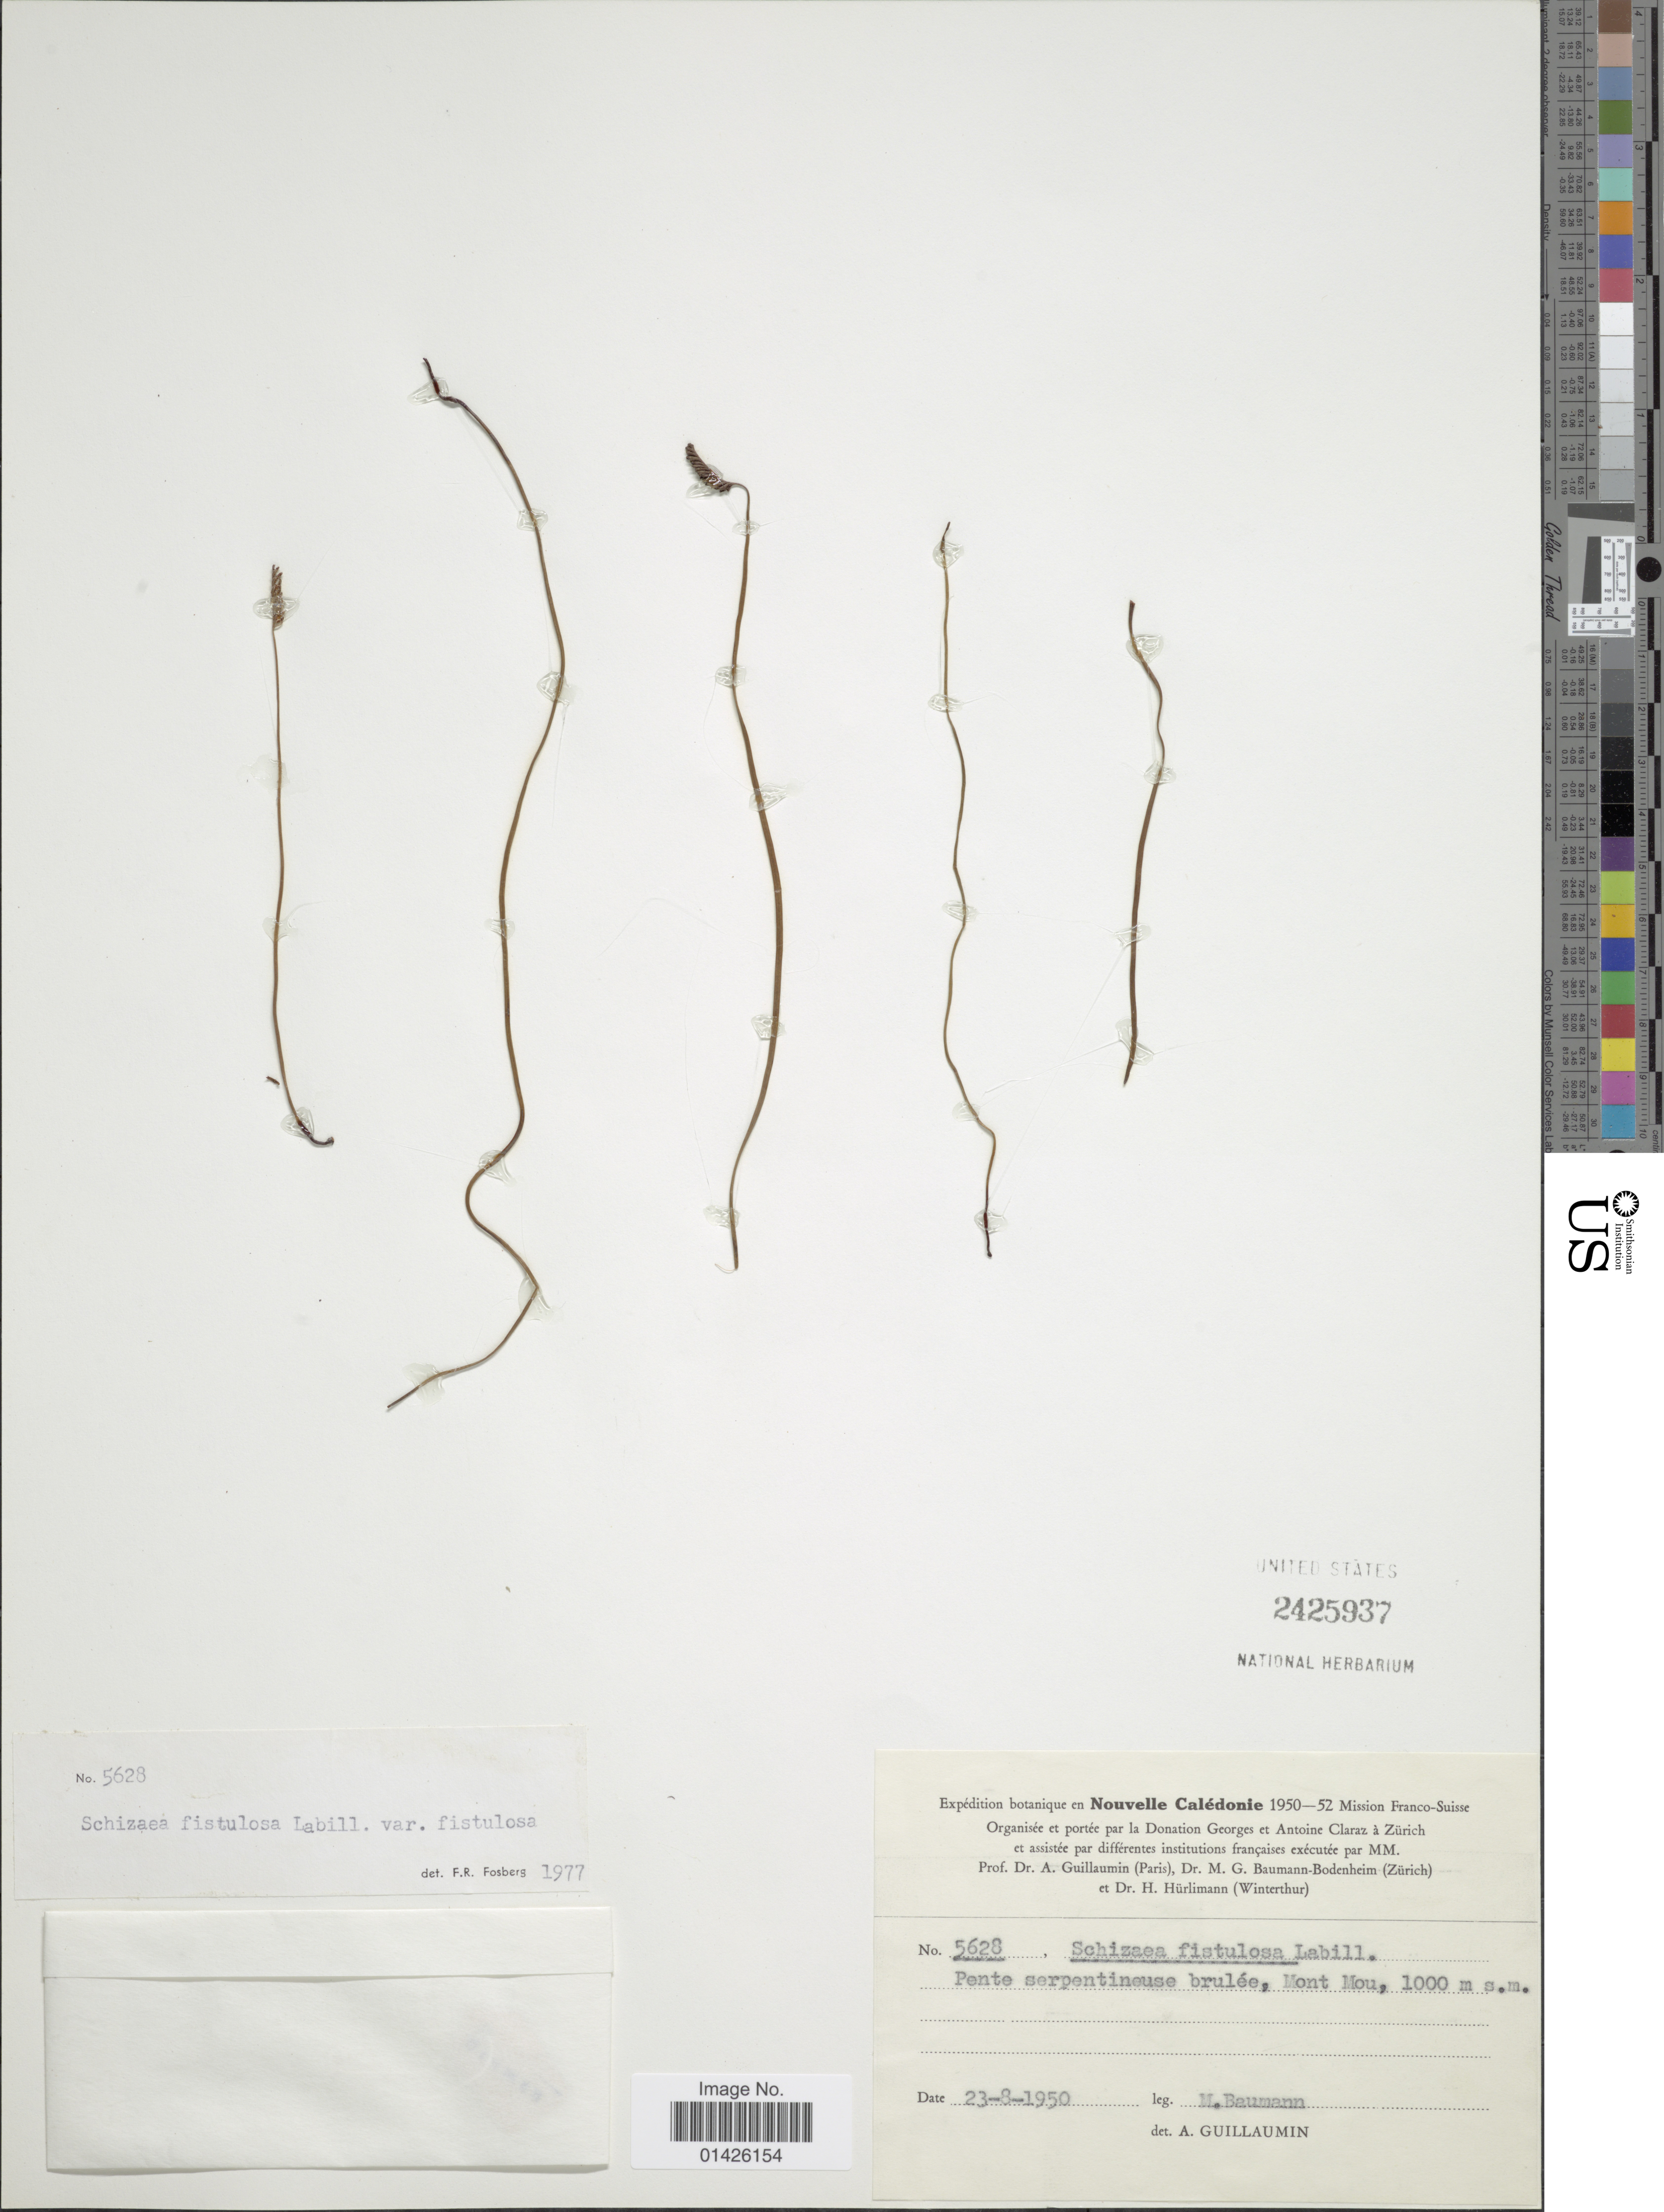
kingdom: Plantae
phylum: Tracheophyta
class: Polypodiopsida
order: Schizaeales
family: Schizaeaceae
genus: Schizaea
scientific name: Schizaea fistulosa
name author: Labill.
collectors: M. Baumann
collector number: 5628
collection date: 1950-08-23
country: New Caledonia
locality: Pente serpentineuse brulée, Mont Mou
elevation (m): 1000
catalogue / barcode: US 2425937